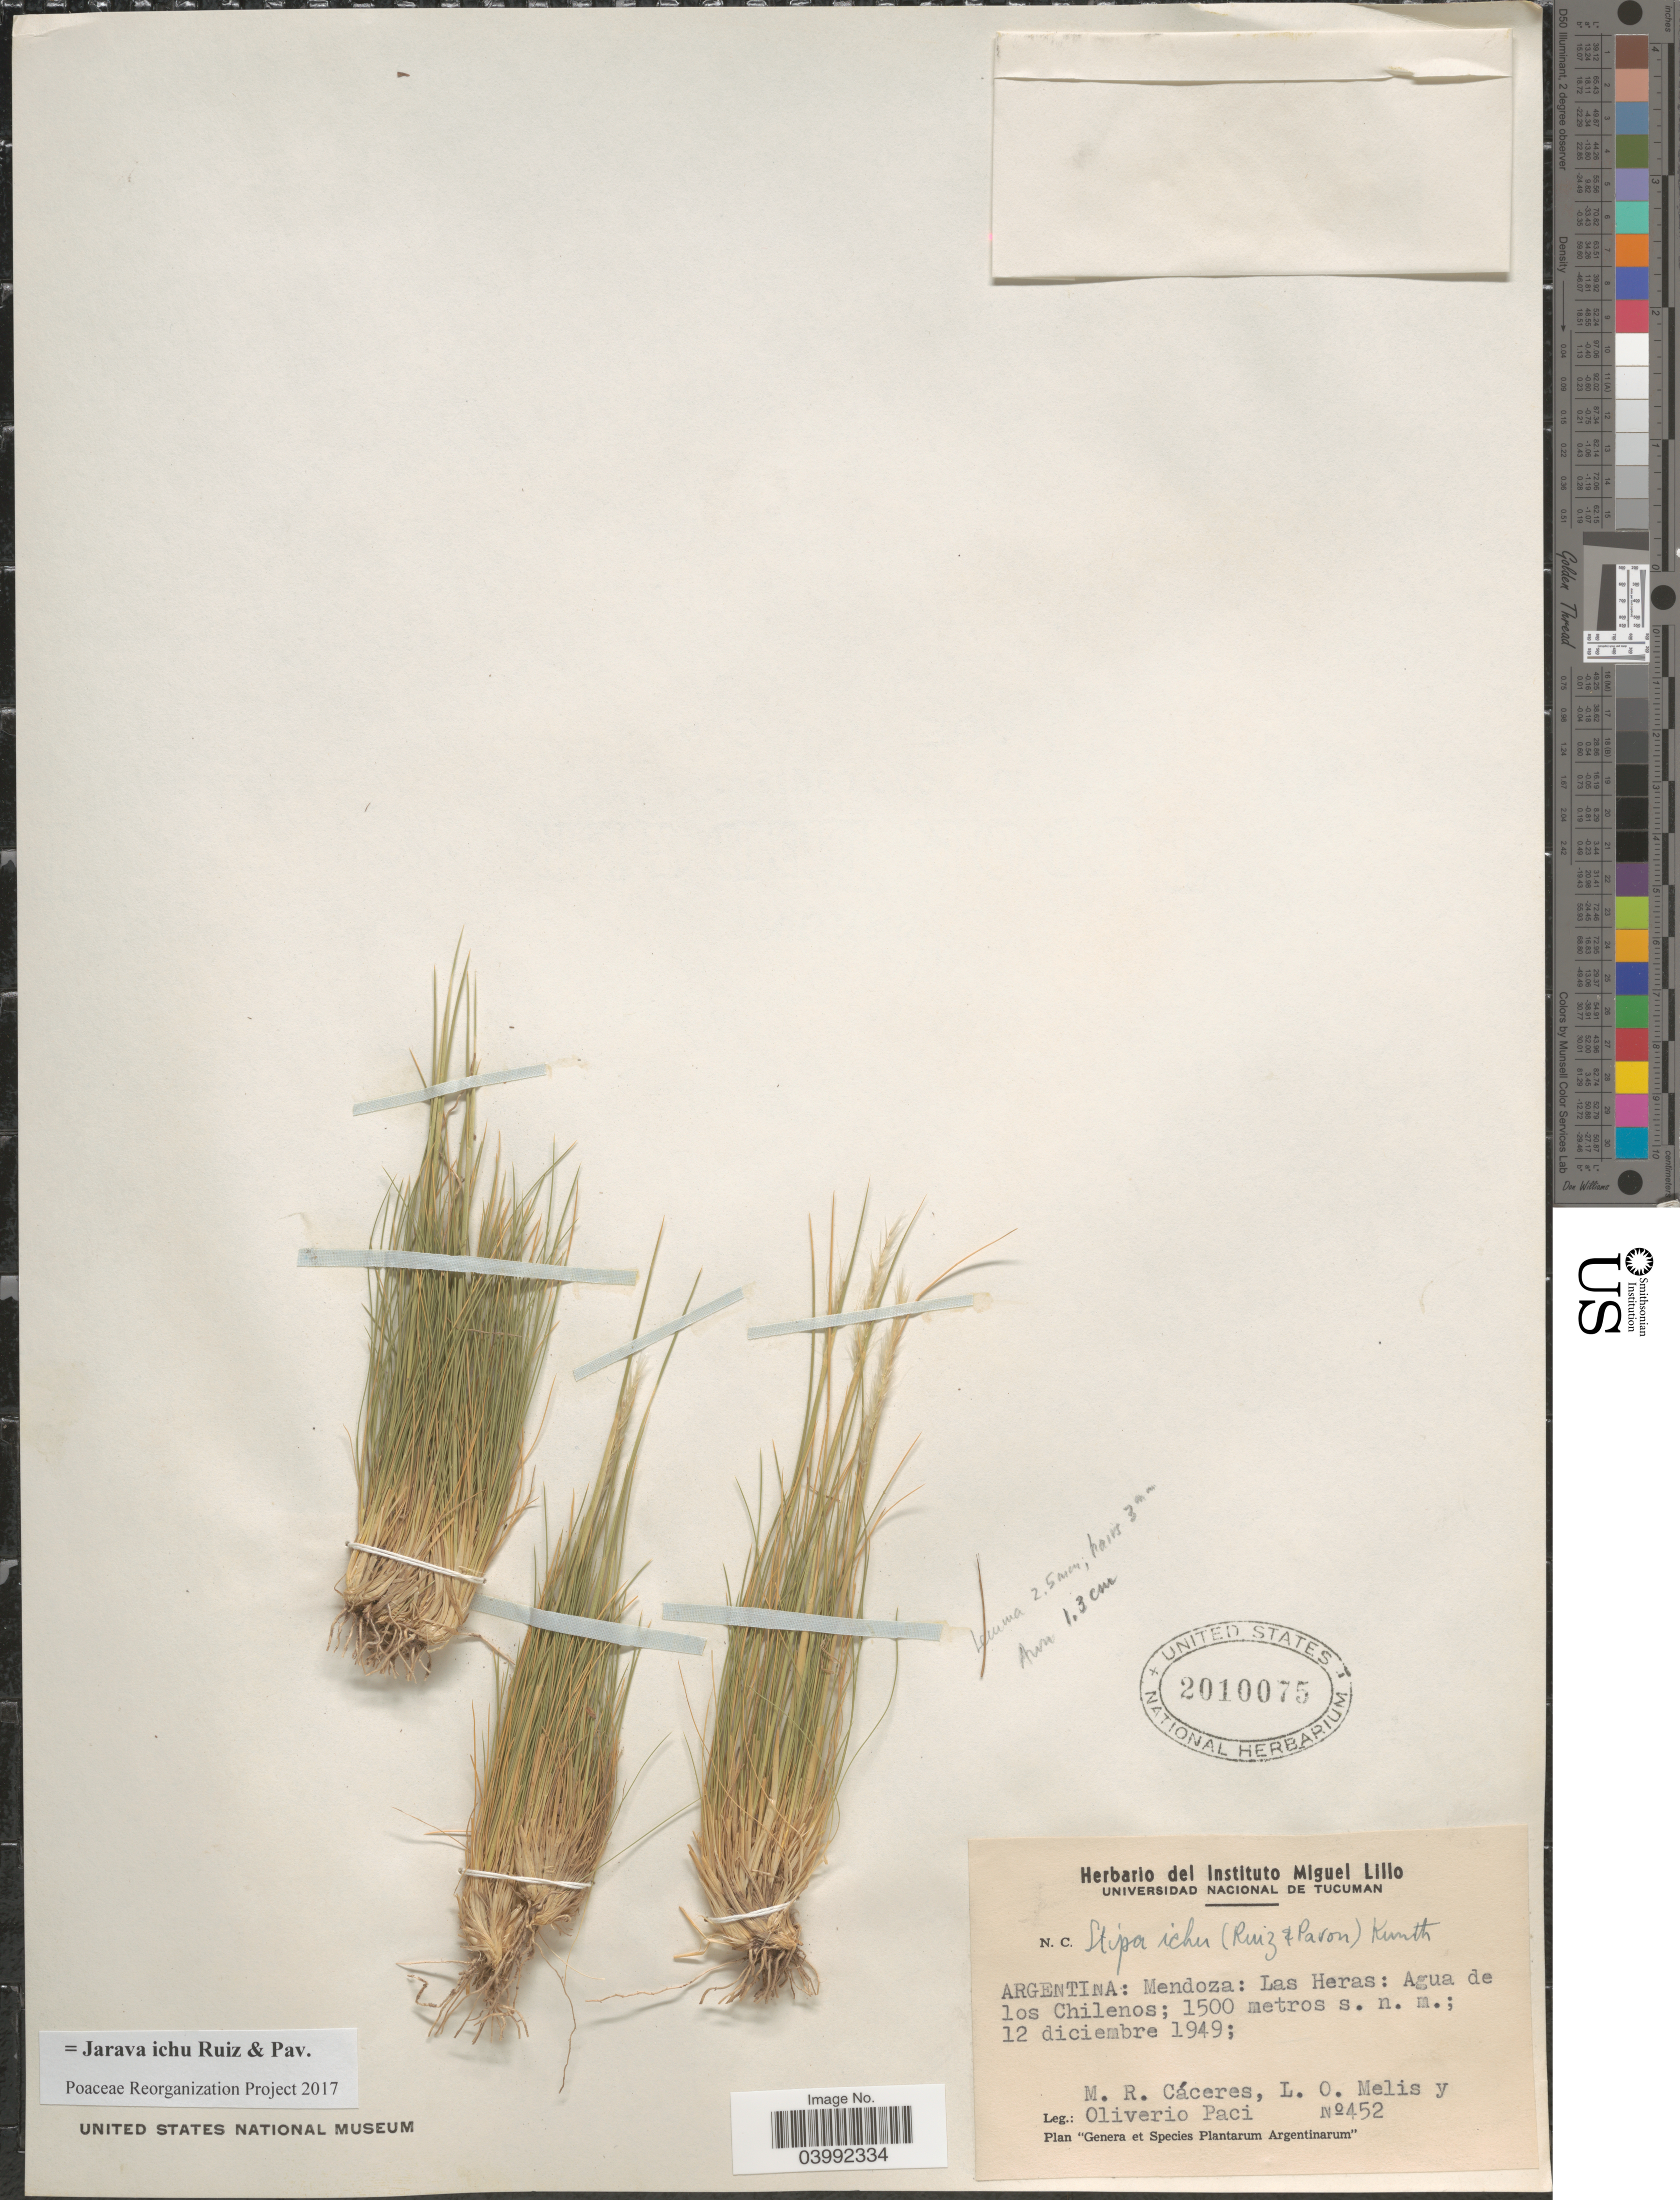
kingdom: Plantae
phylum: Tracheophyta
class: Liliopsida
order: Poales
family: Poaceae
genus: Jarava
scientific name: Jarava ichu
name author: Ruiz & Pav.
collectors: M. R. Caceres, L. Melis & O. Paci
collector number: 452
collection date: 1949-12-12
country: Argentina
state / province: Mendoza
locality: Las Heras: Agua de los Chilenos.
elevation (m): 1500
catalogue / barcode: US 2010075